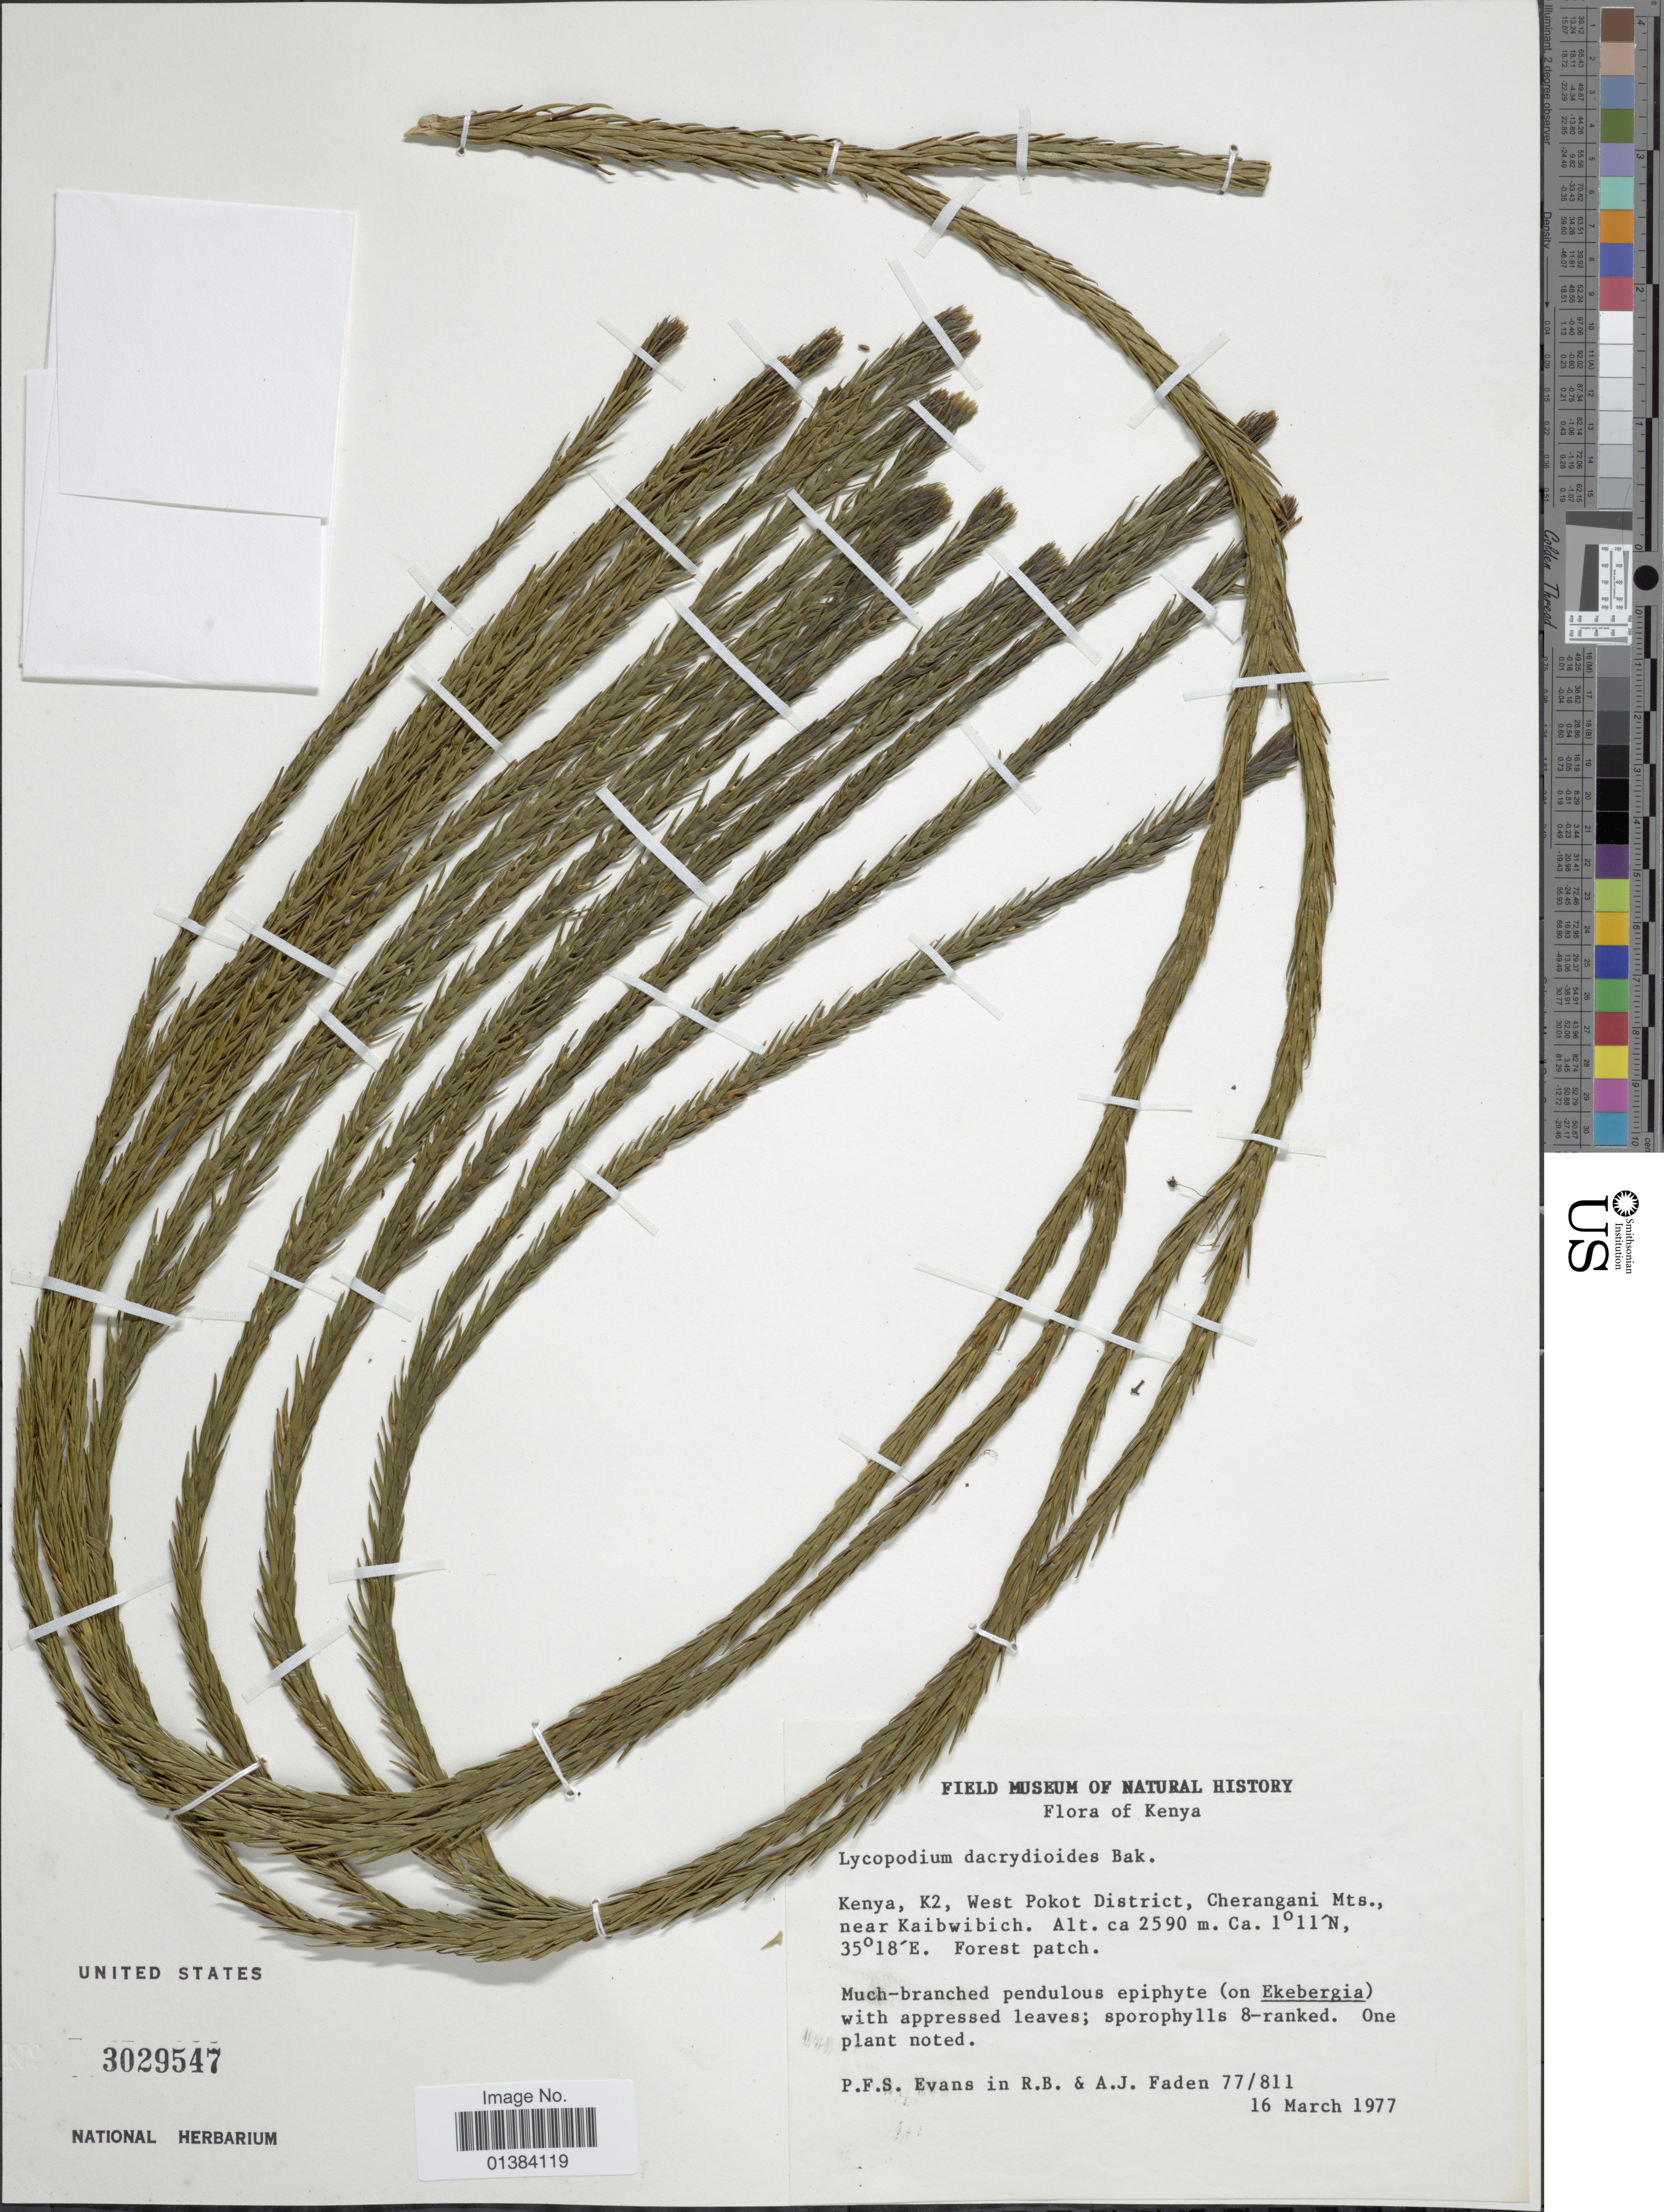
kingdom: Plantae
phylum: Tracheophyta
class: Lycopodiopsida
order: Lycopodiales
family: Lycopodiaceae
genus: Phlegmariurus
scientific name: Phlegmariurus dacrydioides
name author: (Baker) A. R. Field & Bostock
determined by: Field, A. R.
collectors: P. Evans, R. B. Faden & A. J. Faden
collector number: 77/811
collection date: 1977-03-16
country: Kenya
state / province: West Pokot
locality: K2. Cherangani Mts, near Kaibwibich.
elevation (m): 2590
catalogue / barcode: US 3029547